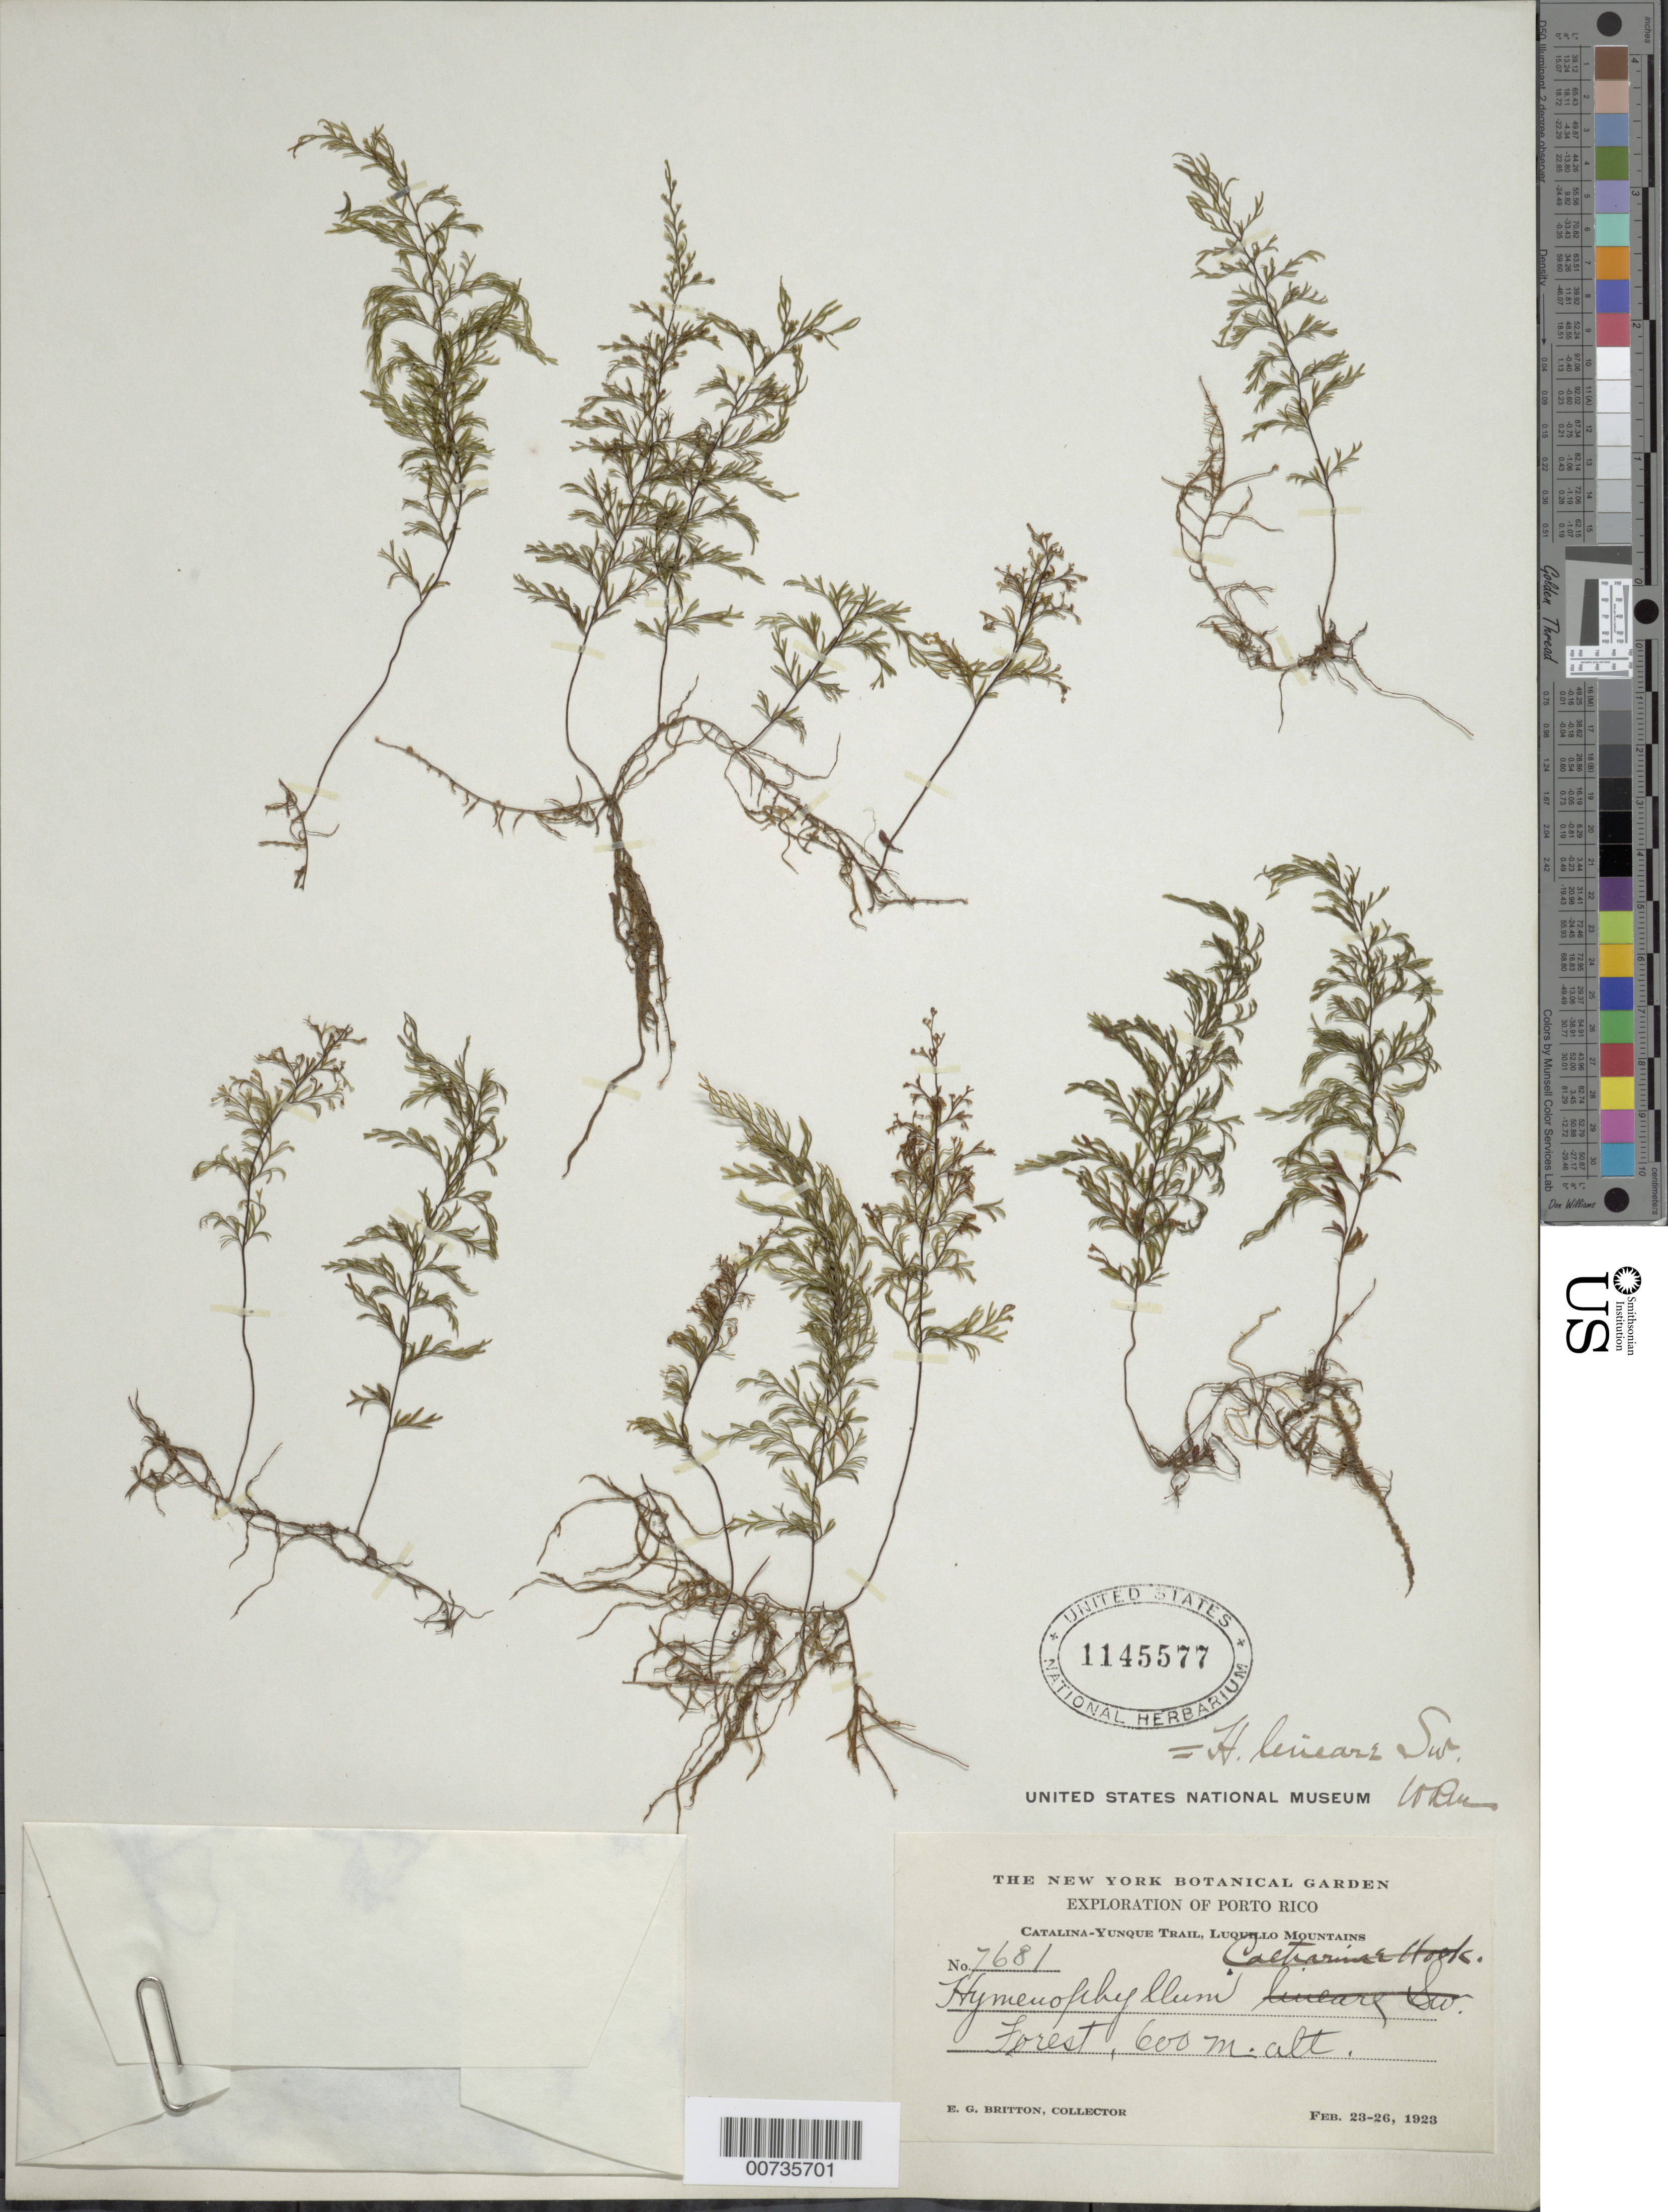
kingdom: Plantae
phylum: Tracheophyta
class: Polypodiopsida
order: Hymenophyllales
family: Hymenophyllaceae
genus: Hymenophyllum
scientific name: Hymenophyllum lineare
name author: (Sw.) Sw.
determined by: Maxon, W. R.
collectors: E. G. Britton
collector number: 7681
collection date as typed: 23 Feb 1923 to 26 Feb 1923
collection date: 1923-02-23/1923-02-26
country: Puerto Rico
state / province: Luquillo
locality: Catalina-Yunque Trail, Luquillo Mts.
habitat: Forest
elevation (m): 600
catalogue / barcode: US 1145577